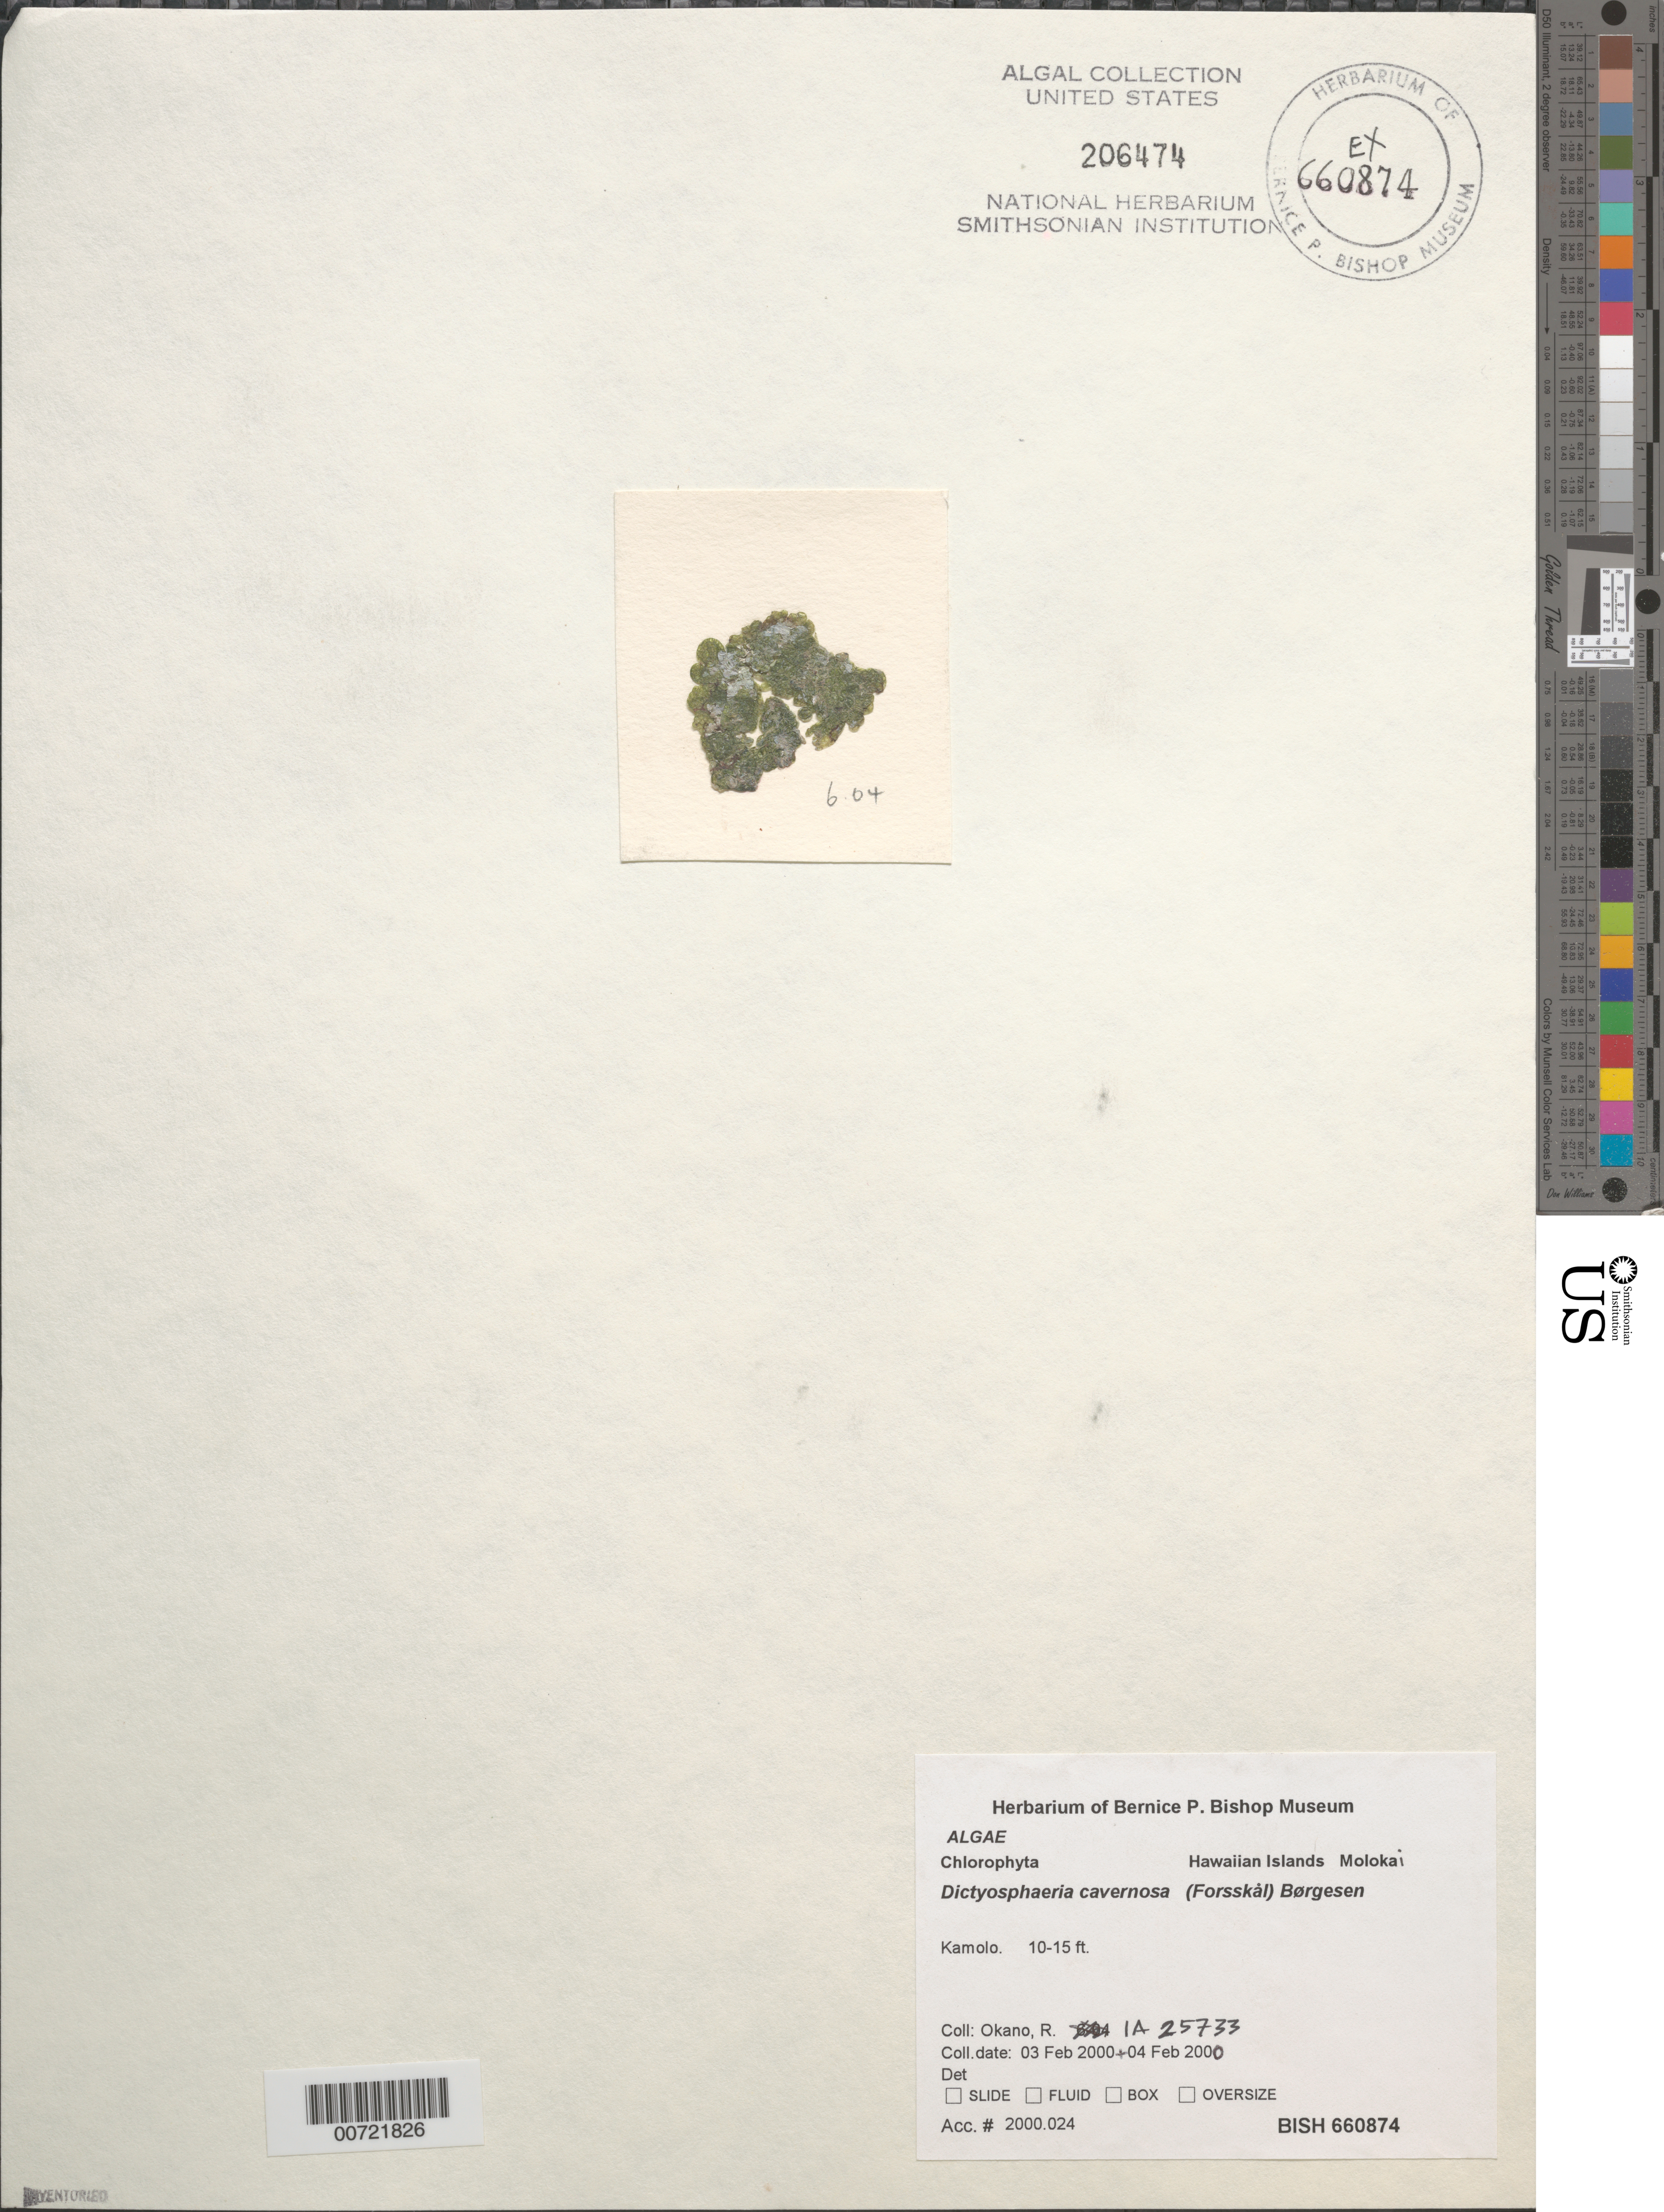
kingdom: Plantae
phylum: Chlorophyta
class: Ulvophyceae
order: Siphonocladales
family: Siphonocladaceae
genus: Dictyosphaeria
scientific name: Dictyosphaeria cavernosa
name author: (Forssk.) Børgesen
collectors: R. Okano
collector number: IAA 25733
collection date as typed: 03 Feb 2000 and 04 Feb 2000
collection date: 2000-02-03,2000-02-04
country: United States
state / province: Hawaii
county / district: Maui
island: Moloka'i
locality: Kamolo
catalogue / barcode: US 206474